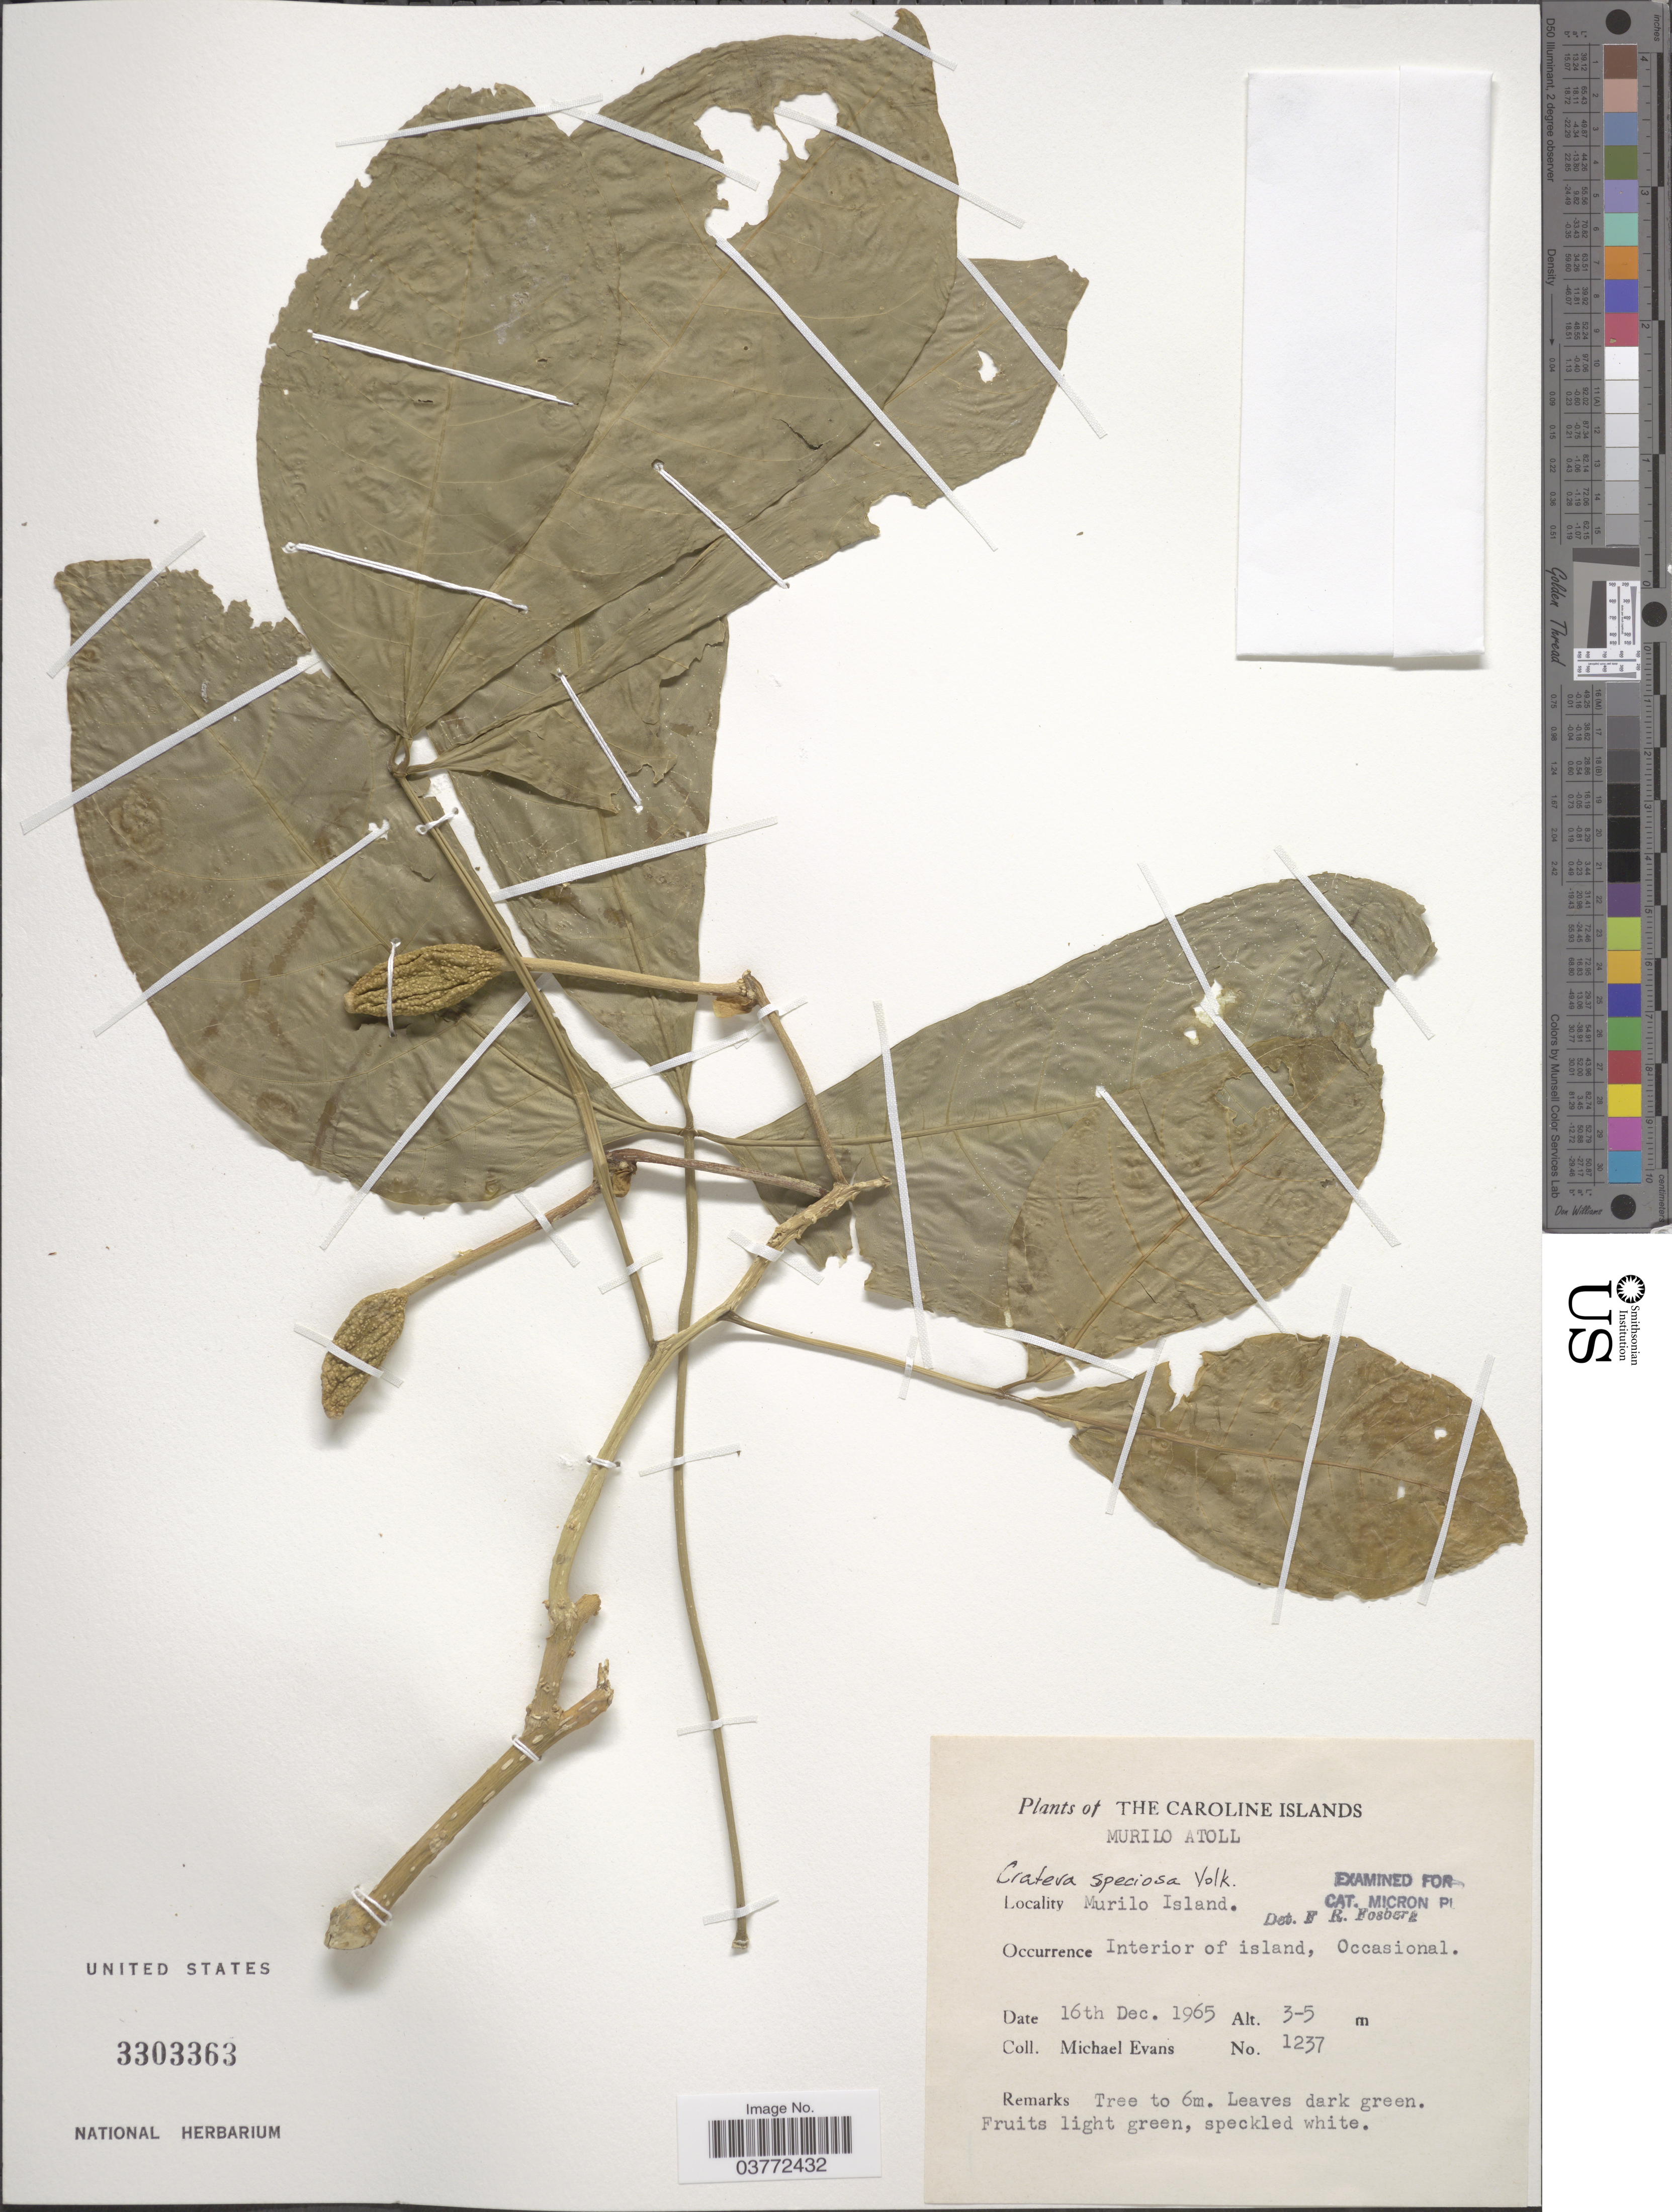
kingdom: Plantae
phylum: Tracheophyta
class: Magnoliopsida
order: Brassicales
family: Capparaceae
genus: Crateva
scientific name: Crateva speciosa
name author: Volkens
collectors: M. Evans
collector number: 1237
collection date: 1965-12-16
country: Micronesia, Federated States of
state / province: Truk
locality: The Caroline Islands. Murilo Atoll. Murilo Island. Interior of island.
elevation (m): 3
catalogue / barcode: US 3303363